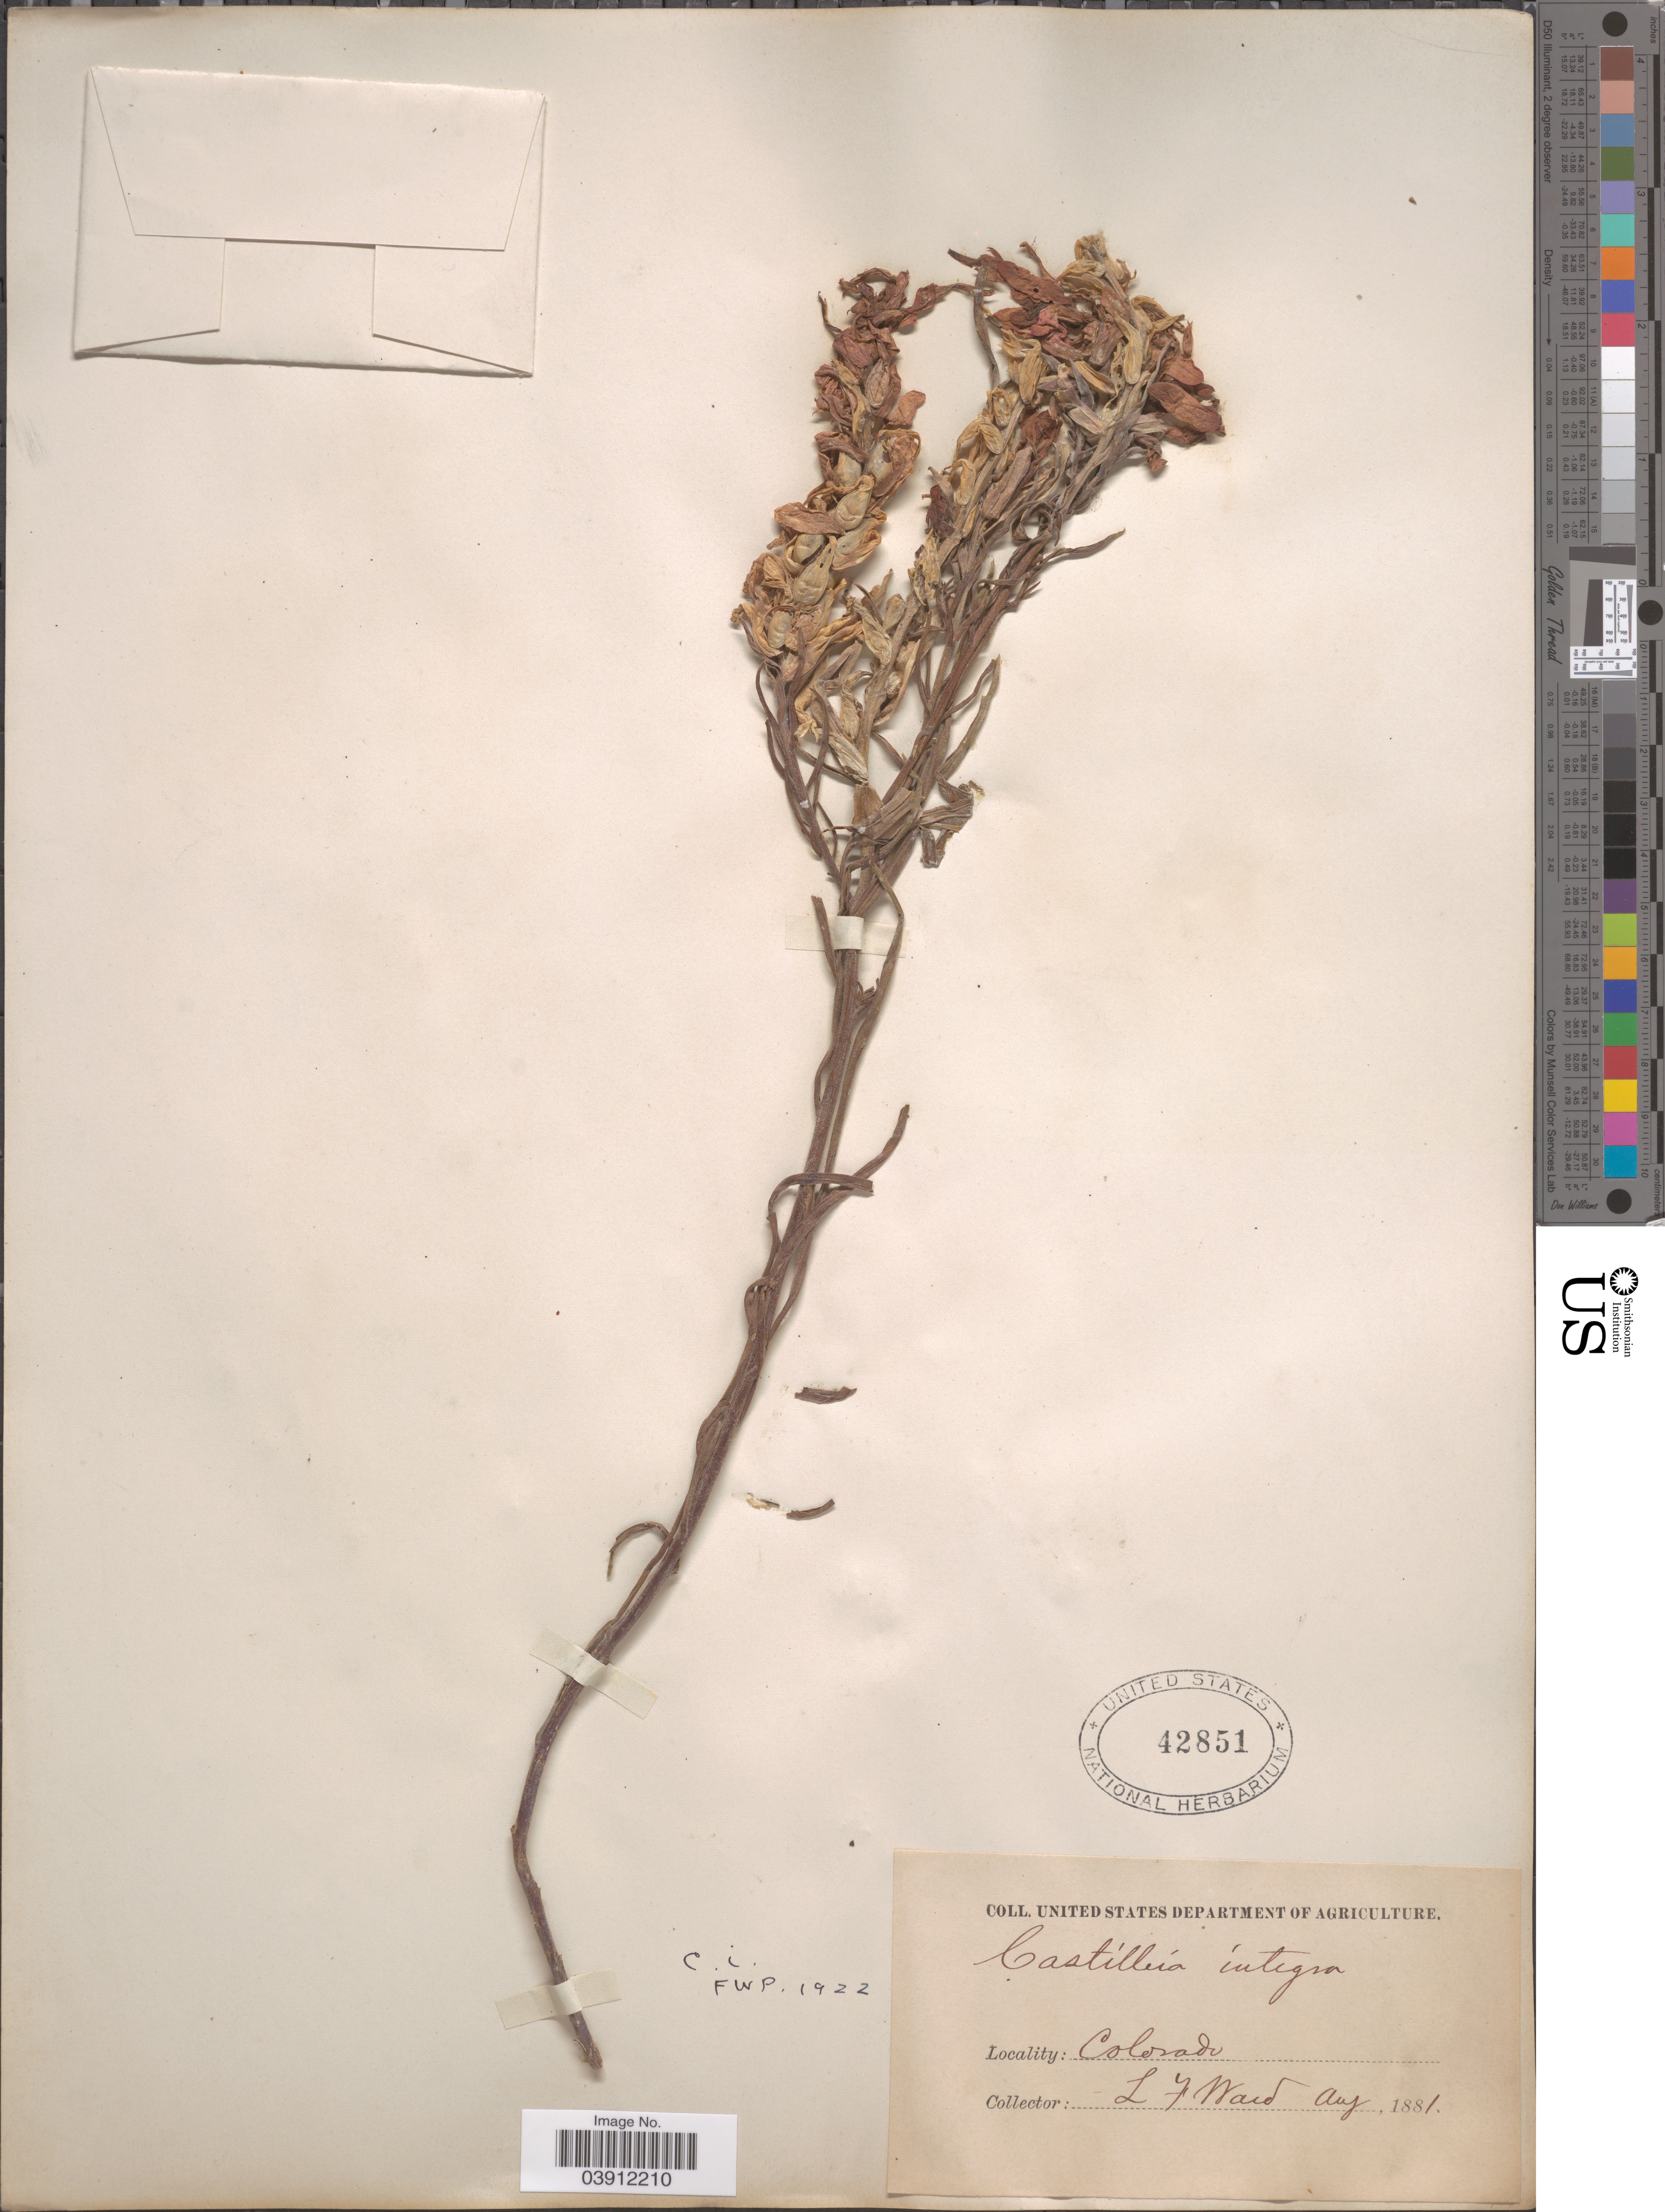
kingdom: Plantae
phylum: Tracheophyta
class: Magnoliopsida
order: Lamiales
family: Orobanchaceae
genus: Castilleja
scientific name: Castilleja integra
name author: A. Gray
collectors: L. Ward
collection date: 1881-08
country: United States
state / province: Colorado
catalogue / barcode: US 42851